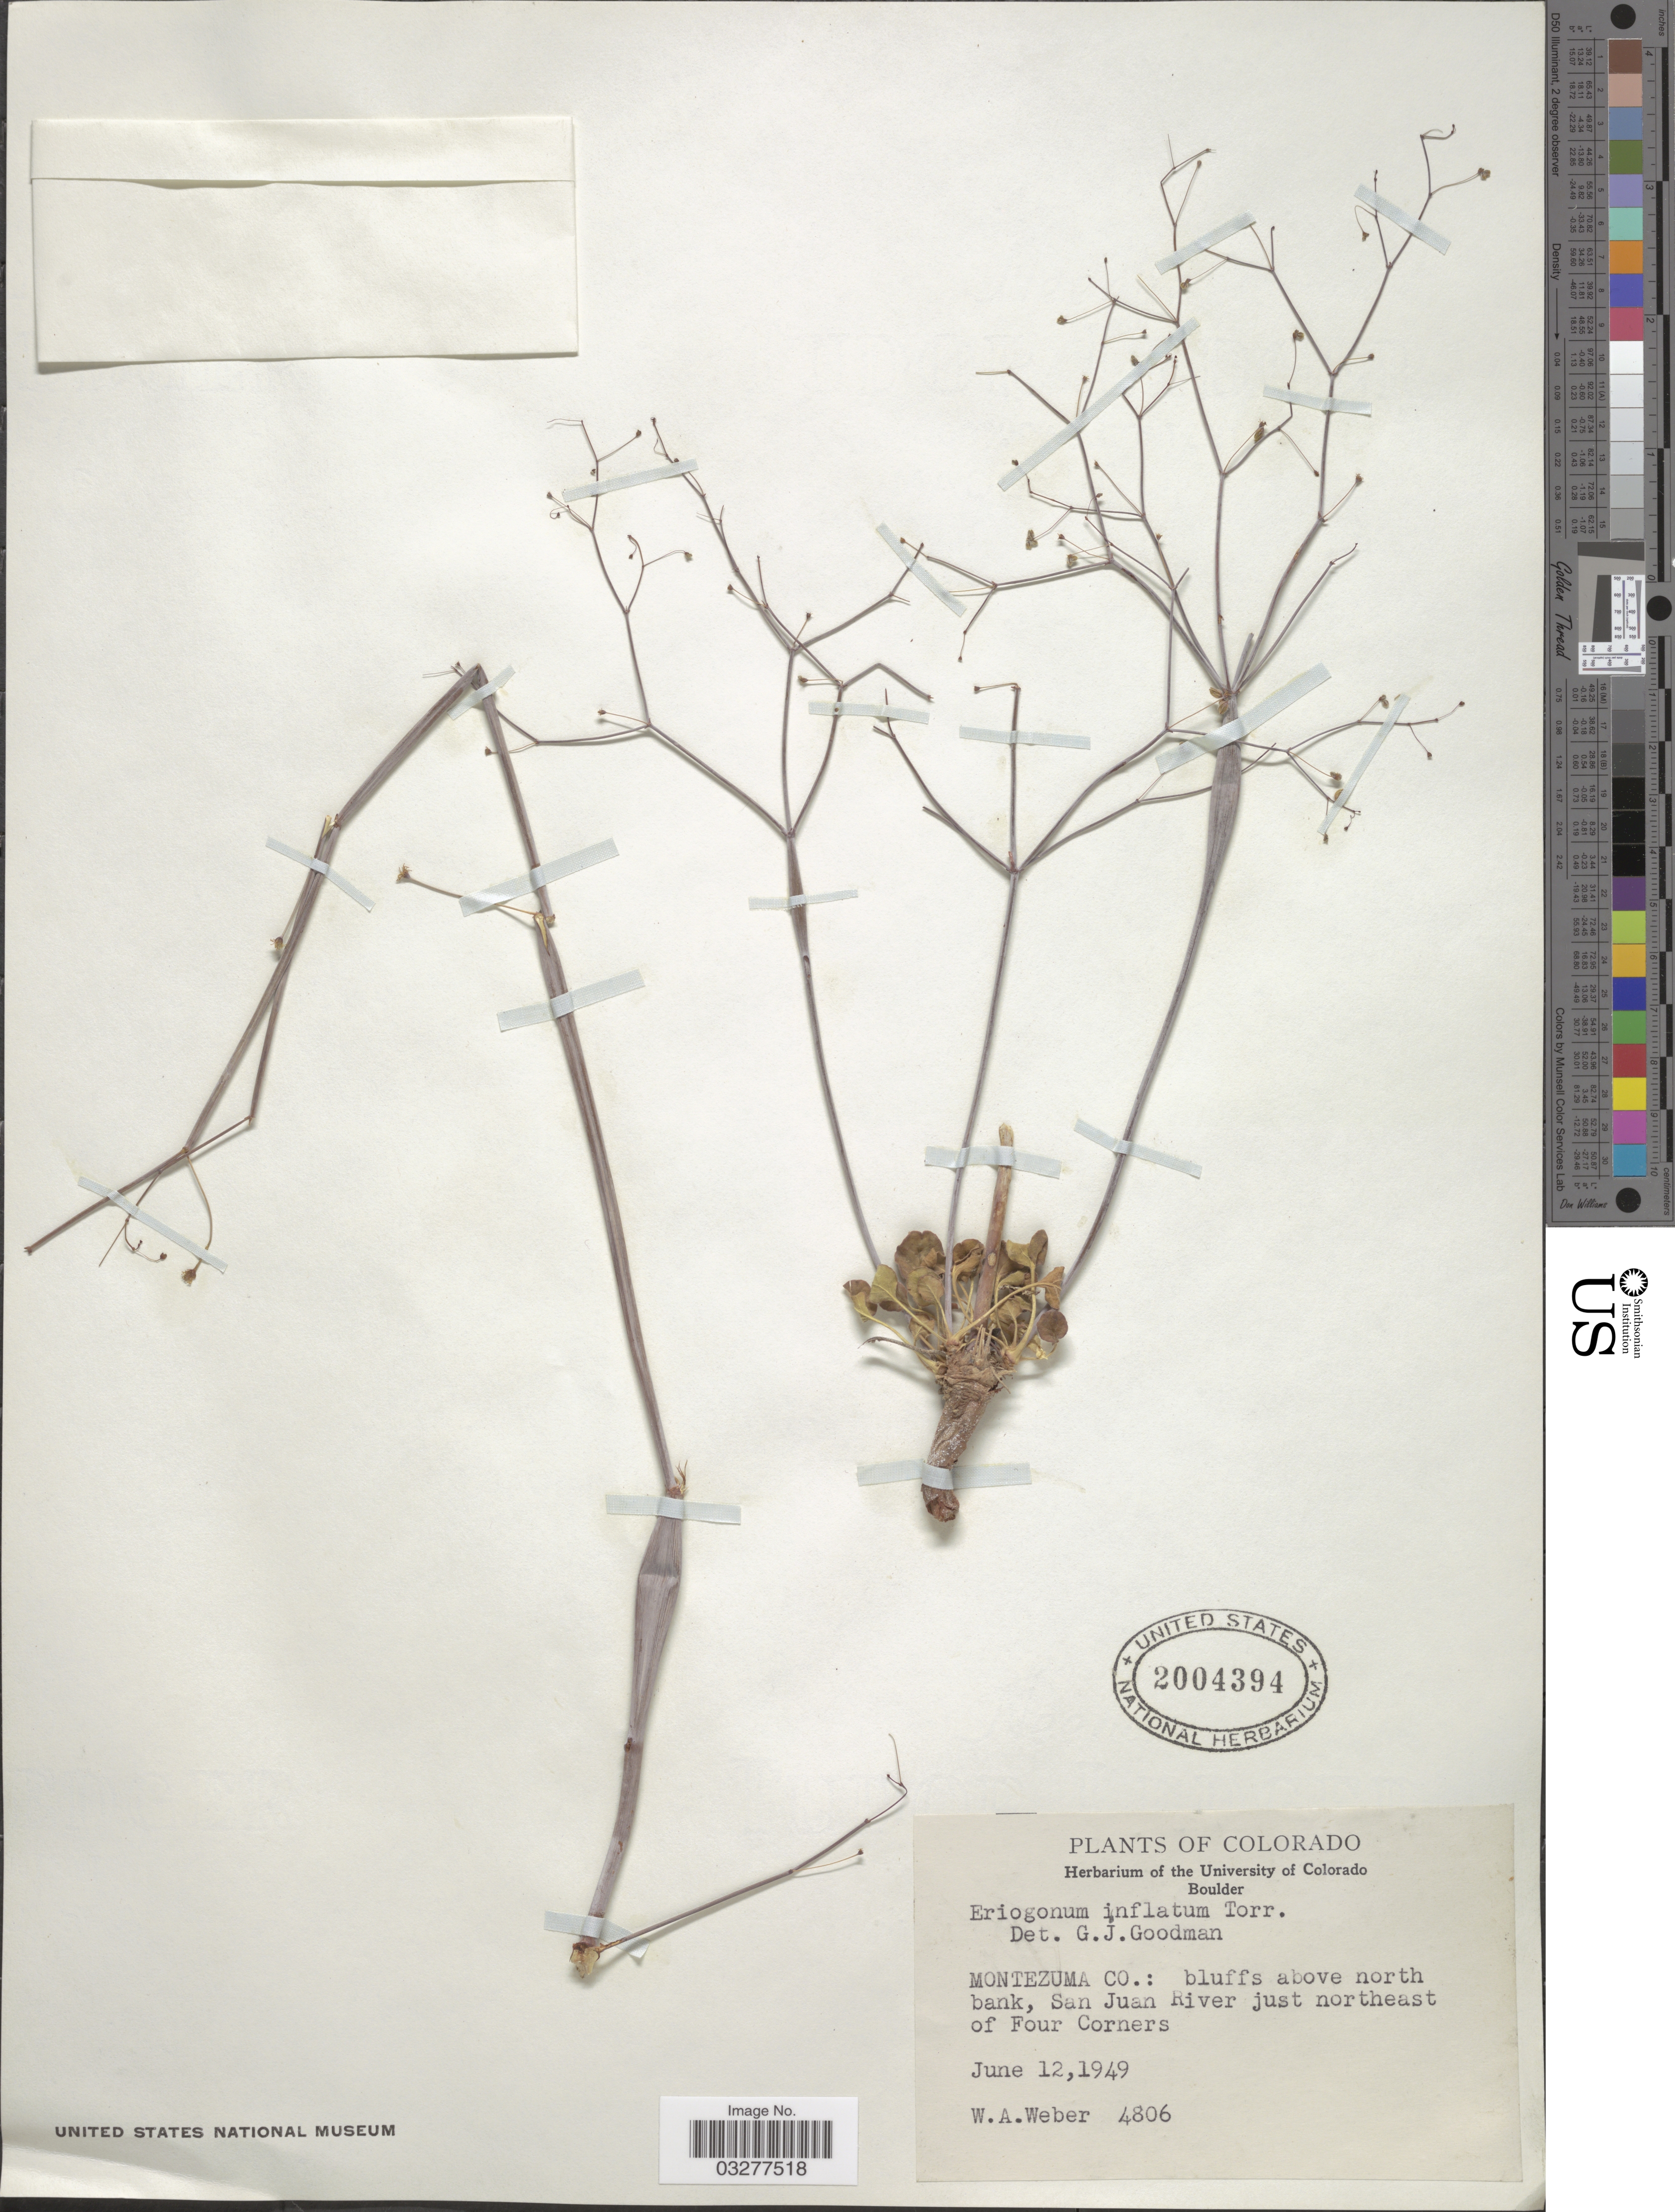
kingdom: Plantae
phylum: Tracheophyta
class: Magnoliopsida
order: Caryophyllales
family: Polygonaceae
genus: Eriogonum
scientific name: Eriogonum inflatum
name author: Torr. & Frém.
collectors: W. A. Weber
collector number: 4806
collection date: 1949-06-12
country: United States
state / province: Colorado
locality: Montezuma Co.: bluffs above north bank, San Juan River just northeast of Four Corners.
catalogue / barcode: US 2004394